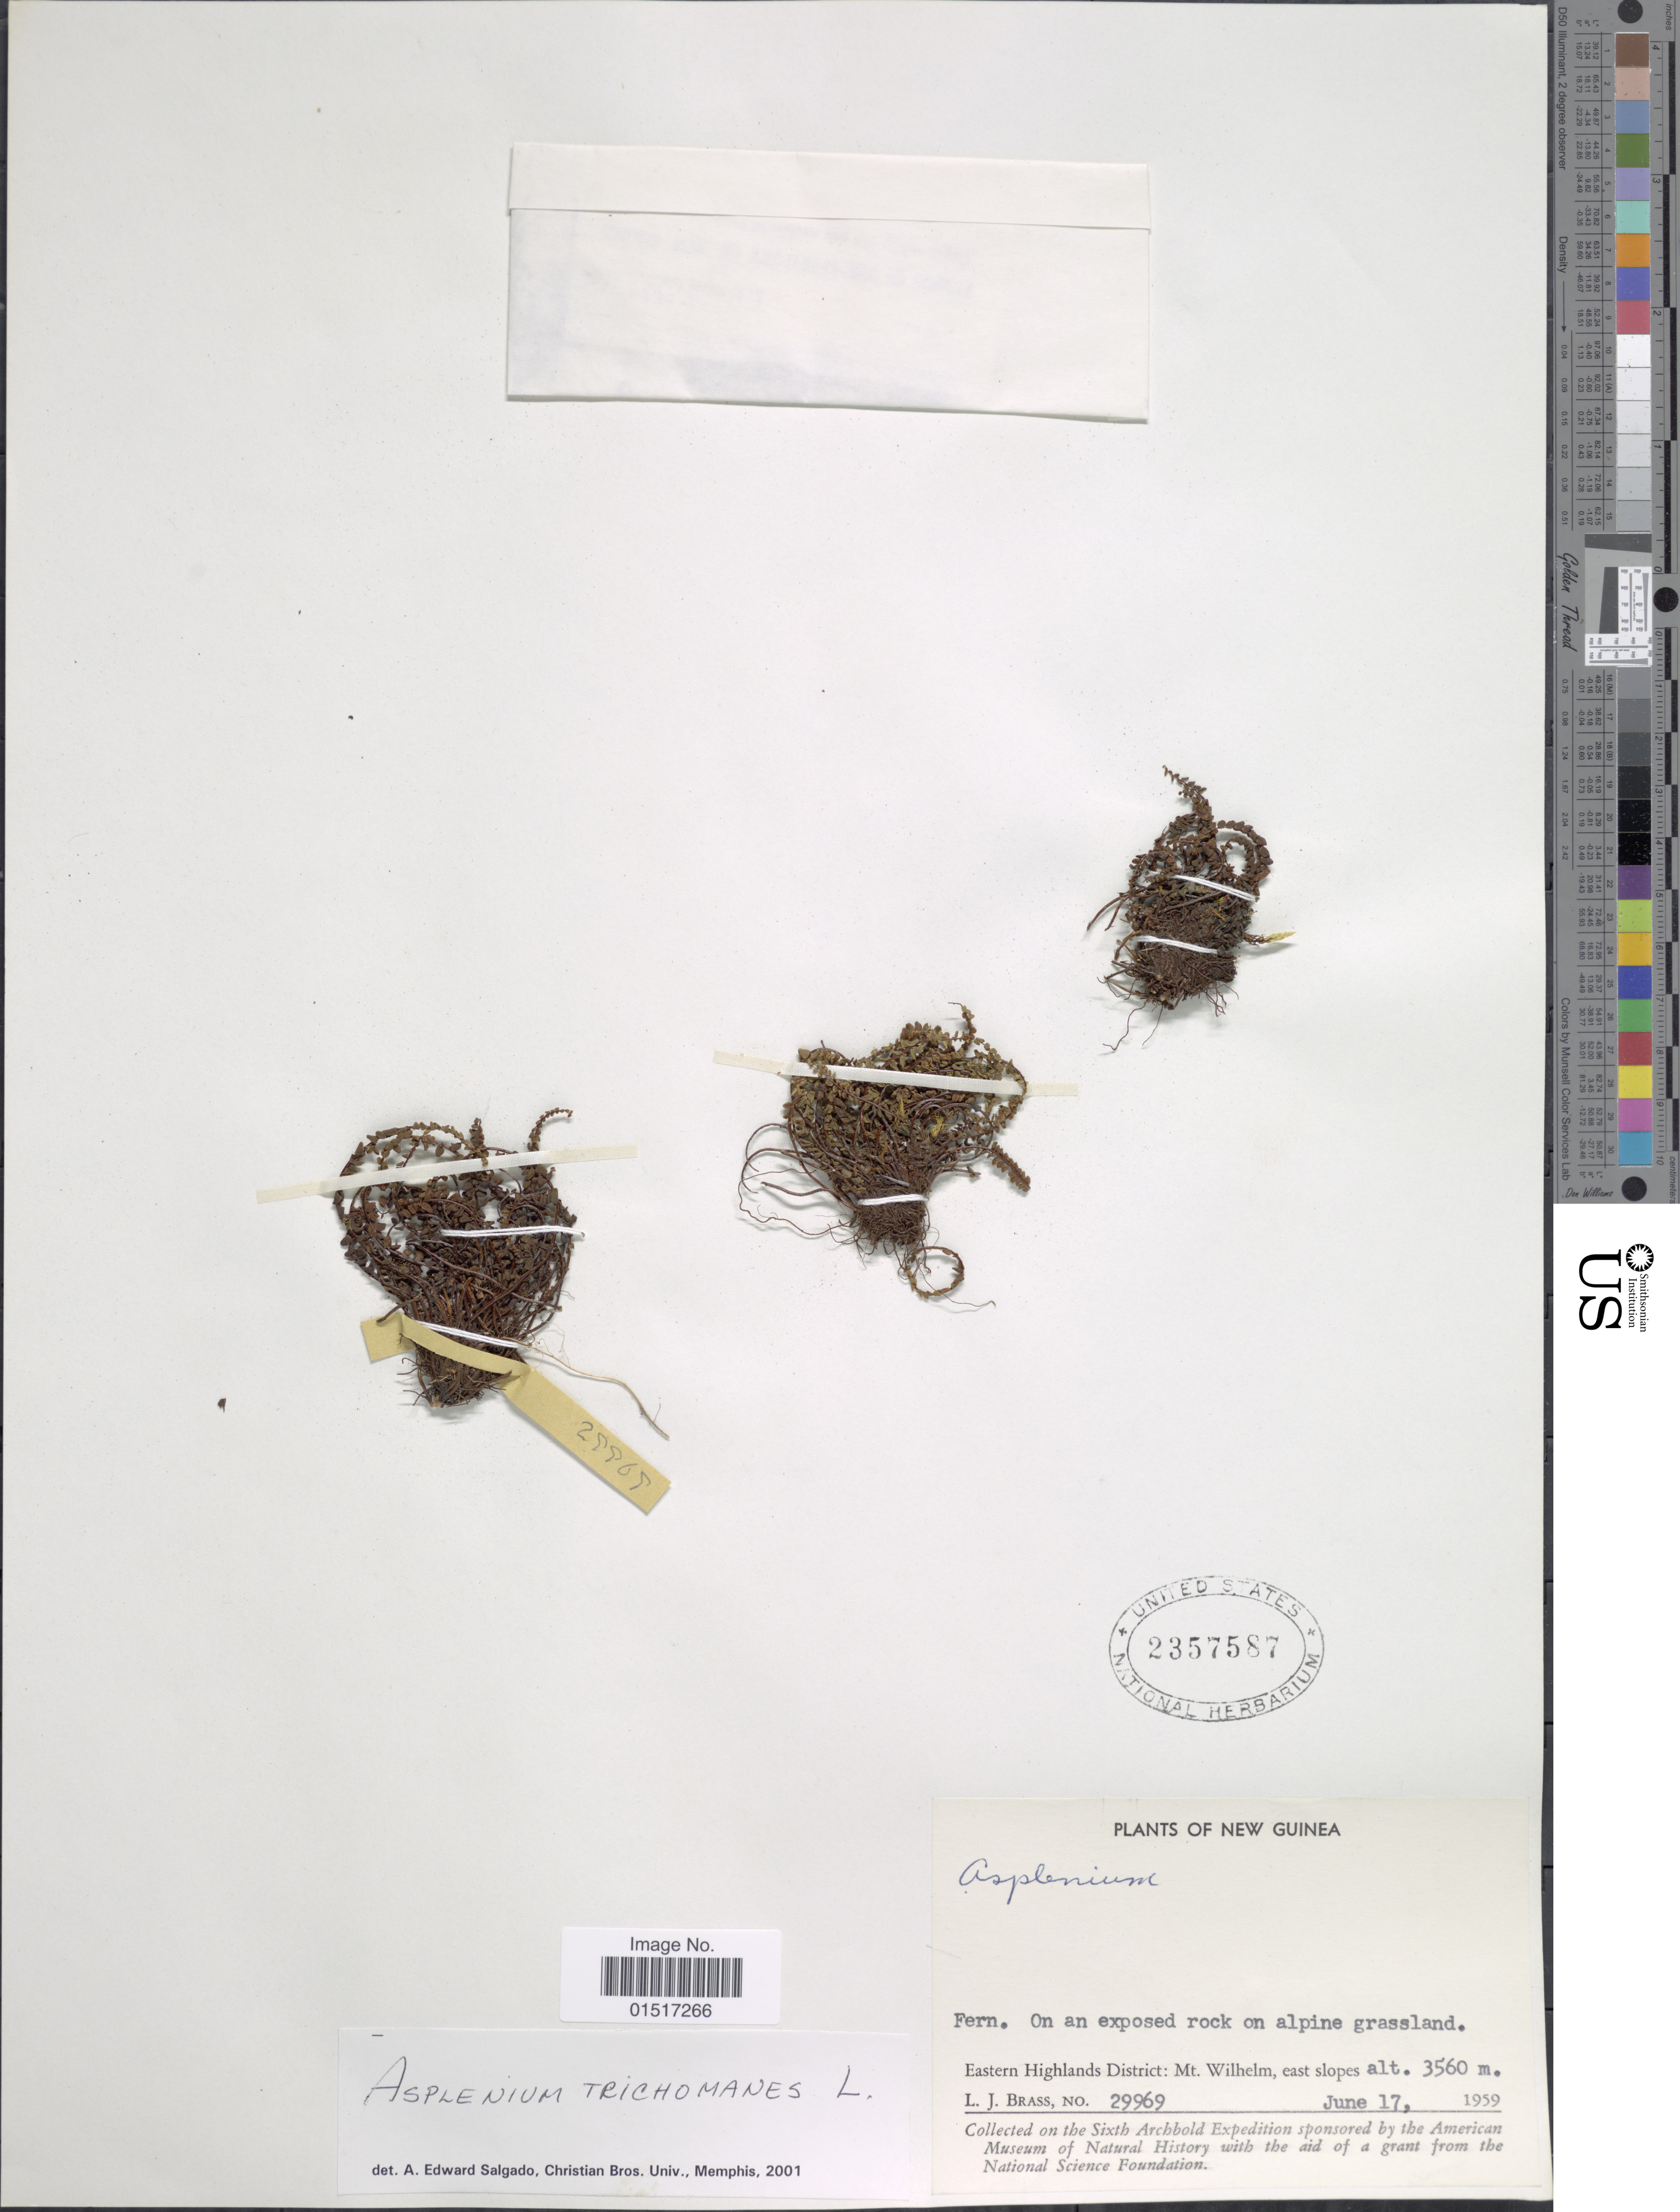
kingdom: Plantae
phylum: Tracheophyta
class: Polypodiopsida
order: Polypodiales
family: Aspleniaceae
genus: Asplenium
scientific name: Asplenium trichomanes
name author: L.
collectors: L. J. Brass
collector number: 29969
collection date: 1959-06-17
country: Papua New Guinea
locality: New Guinea. Eastern Highlands District: Mt. Wilhelm, east slopes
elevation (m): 3560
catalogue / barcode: US 2357587